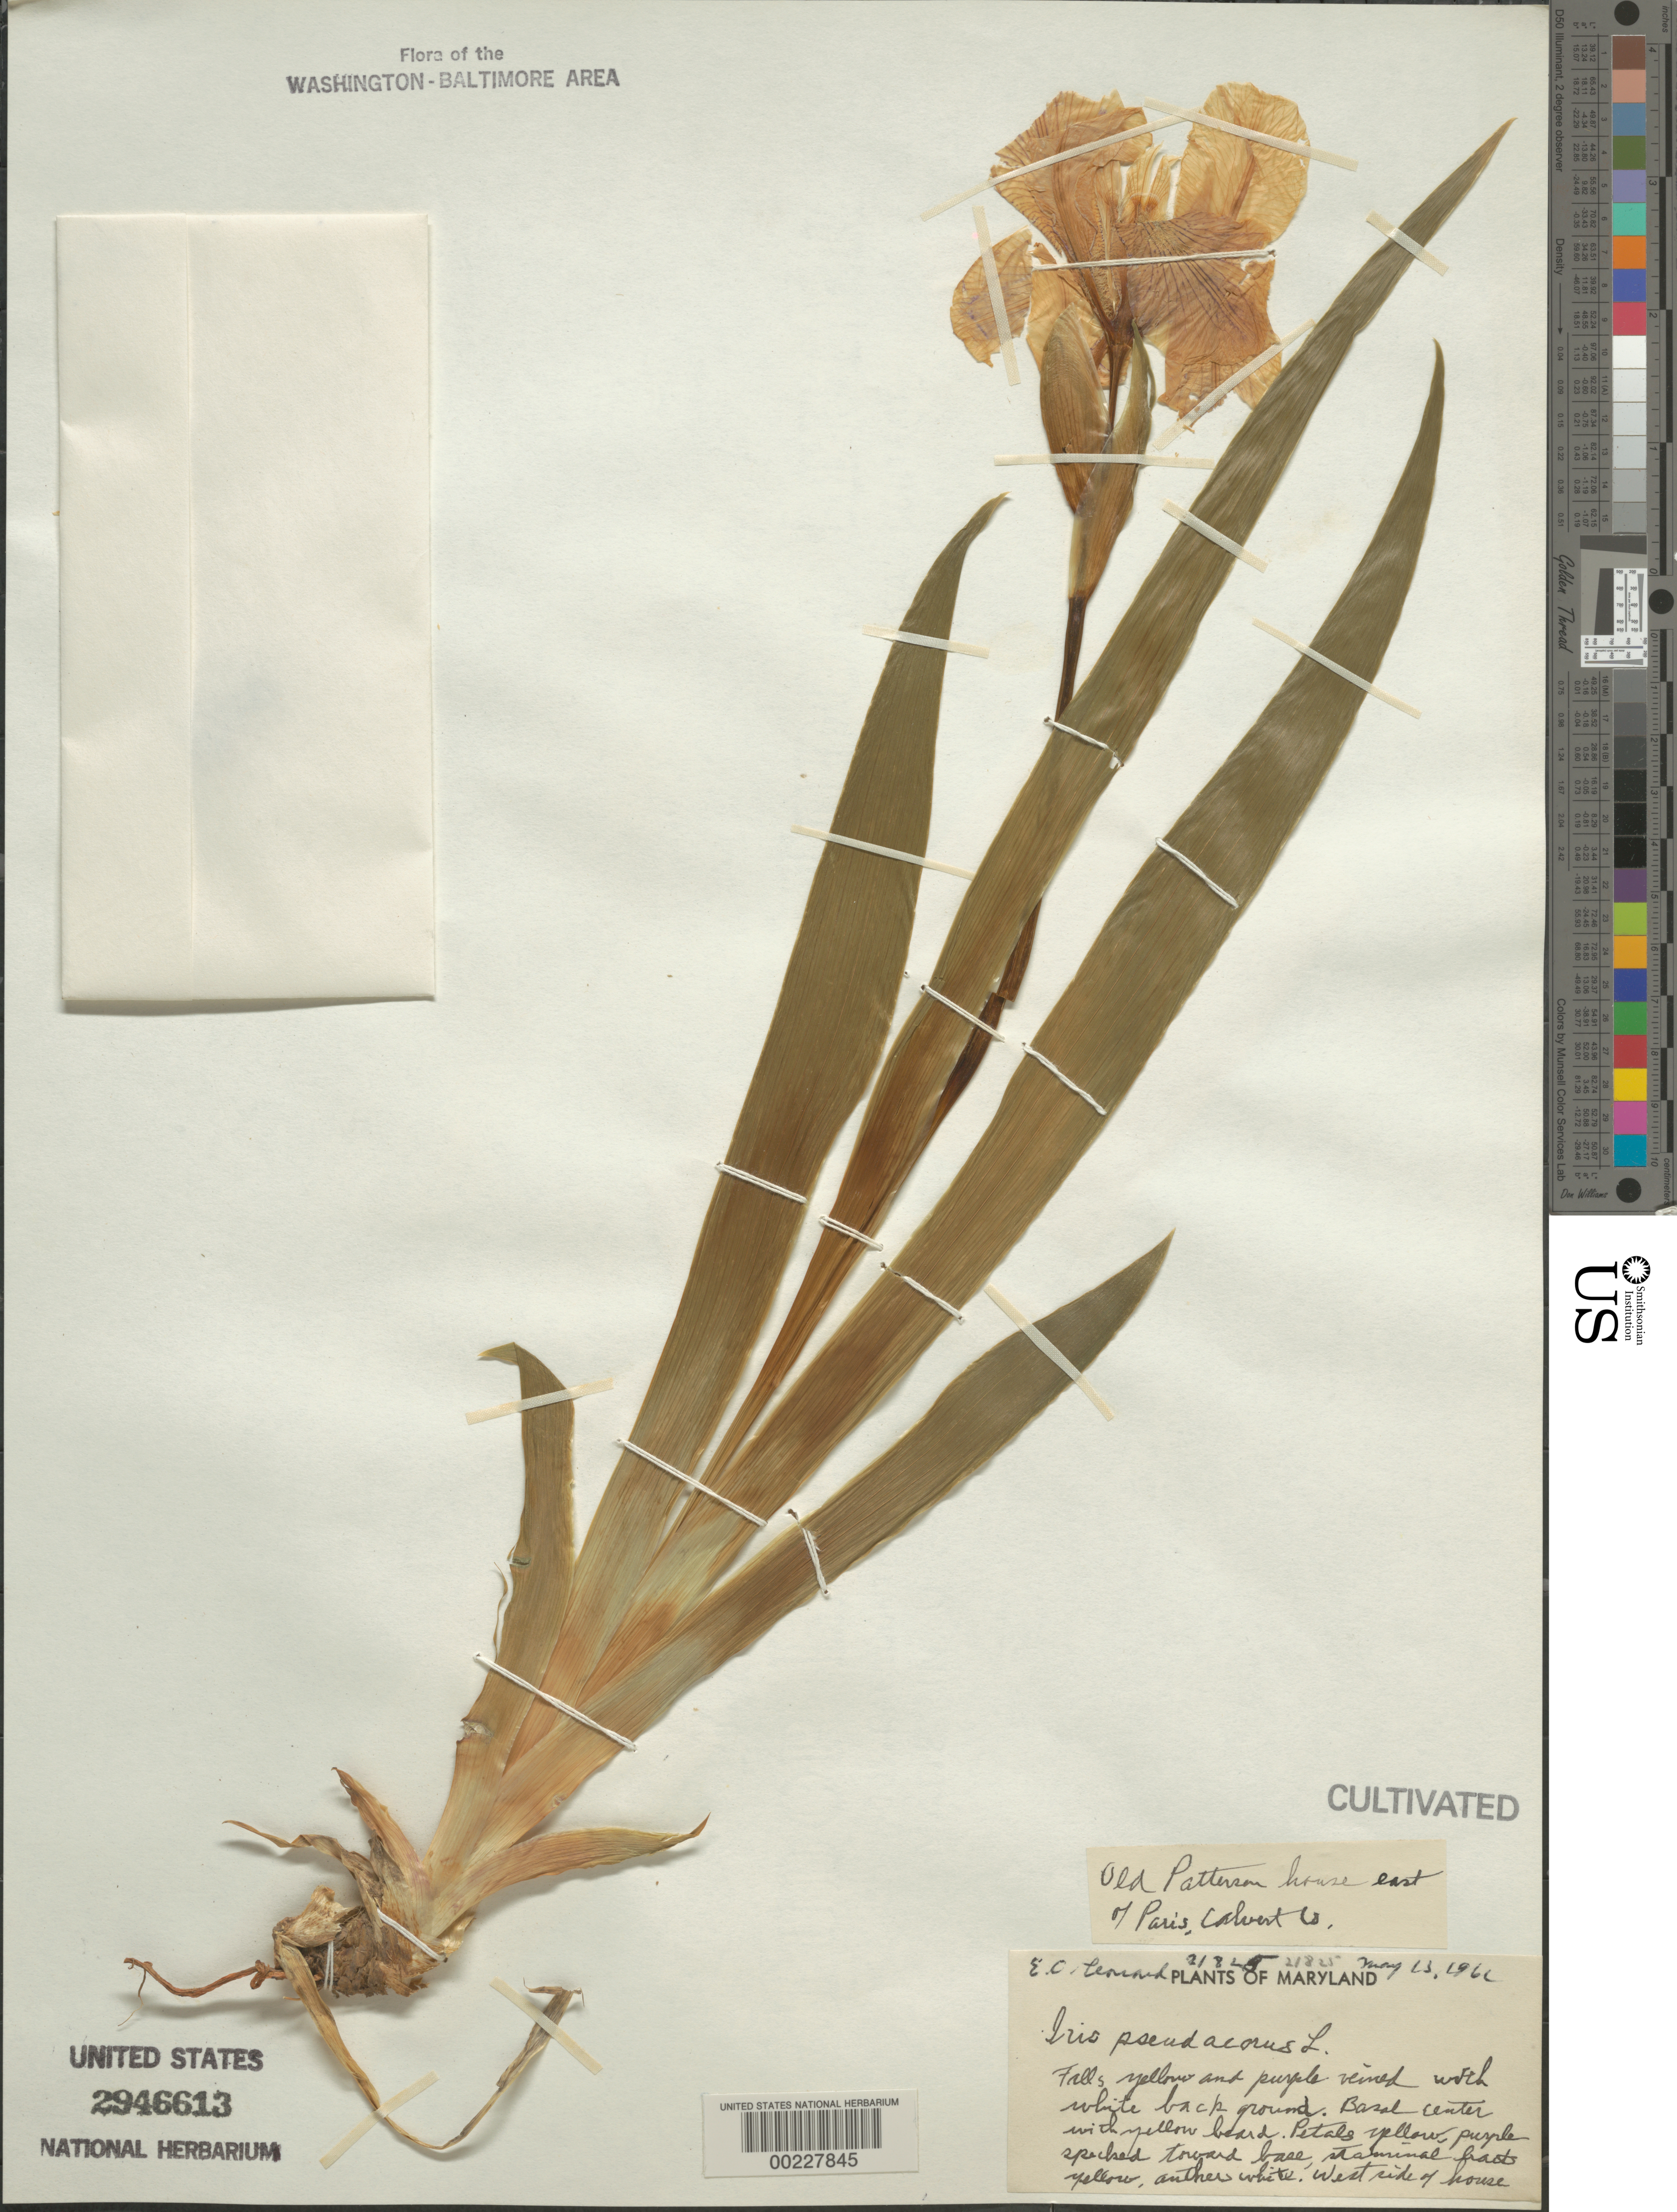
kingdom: Plantae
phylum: Tracheophyta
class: Liliopsida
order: Asparagales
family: Iridaceae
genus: Iris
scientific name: Iris pseudacorus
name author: L.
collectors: E. C. Leonard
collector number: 21825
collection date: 1961-05-13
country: United States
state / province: Maryland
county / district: Calvert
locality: Old Patterson house east of Paris, Calvert Co. West side of house.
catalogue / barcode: US 2946613